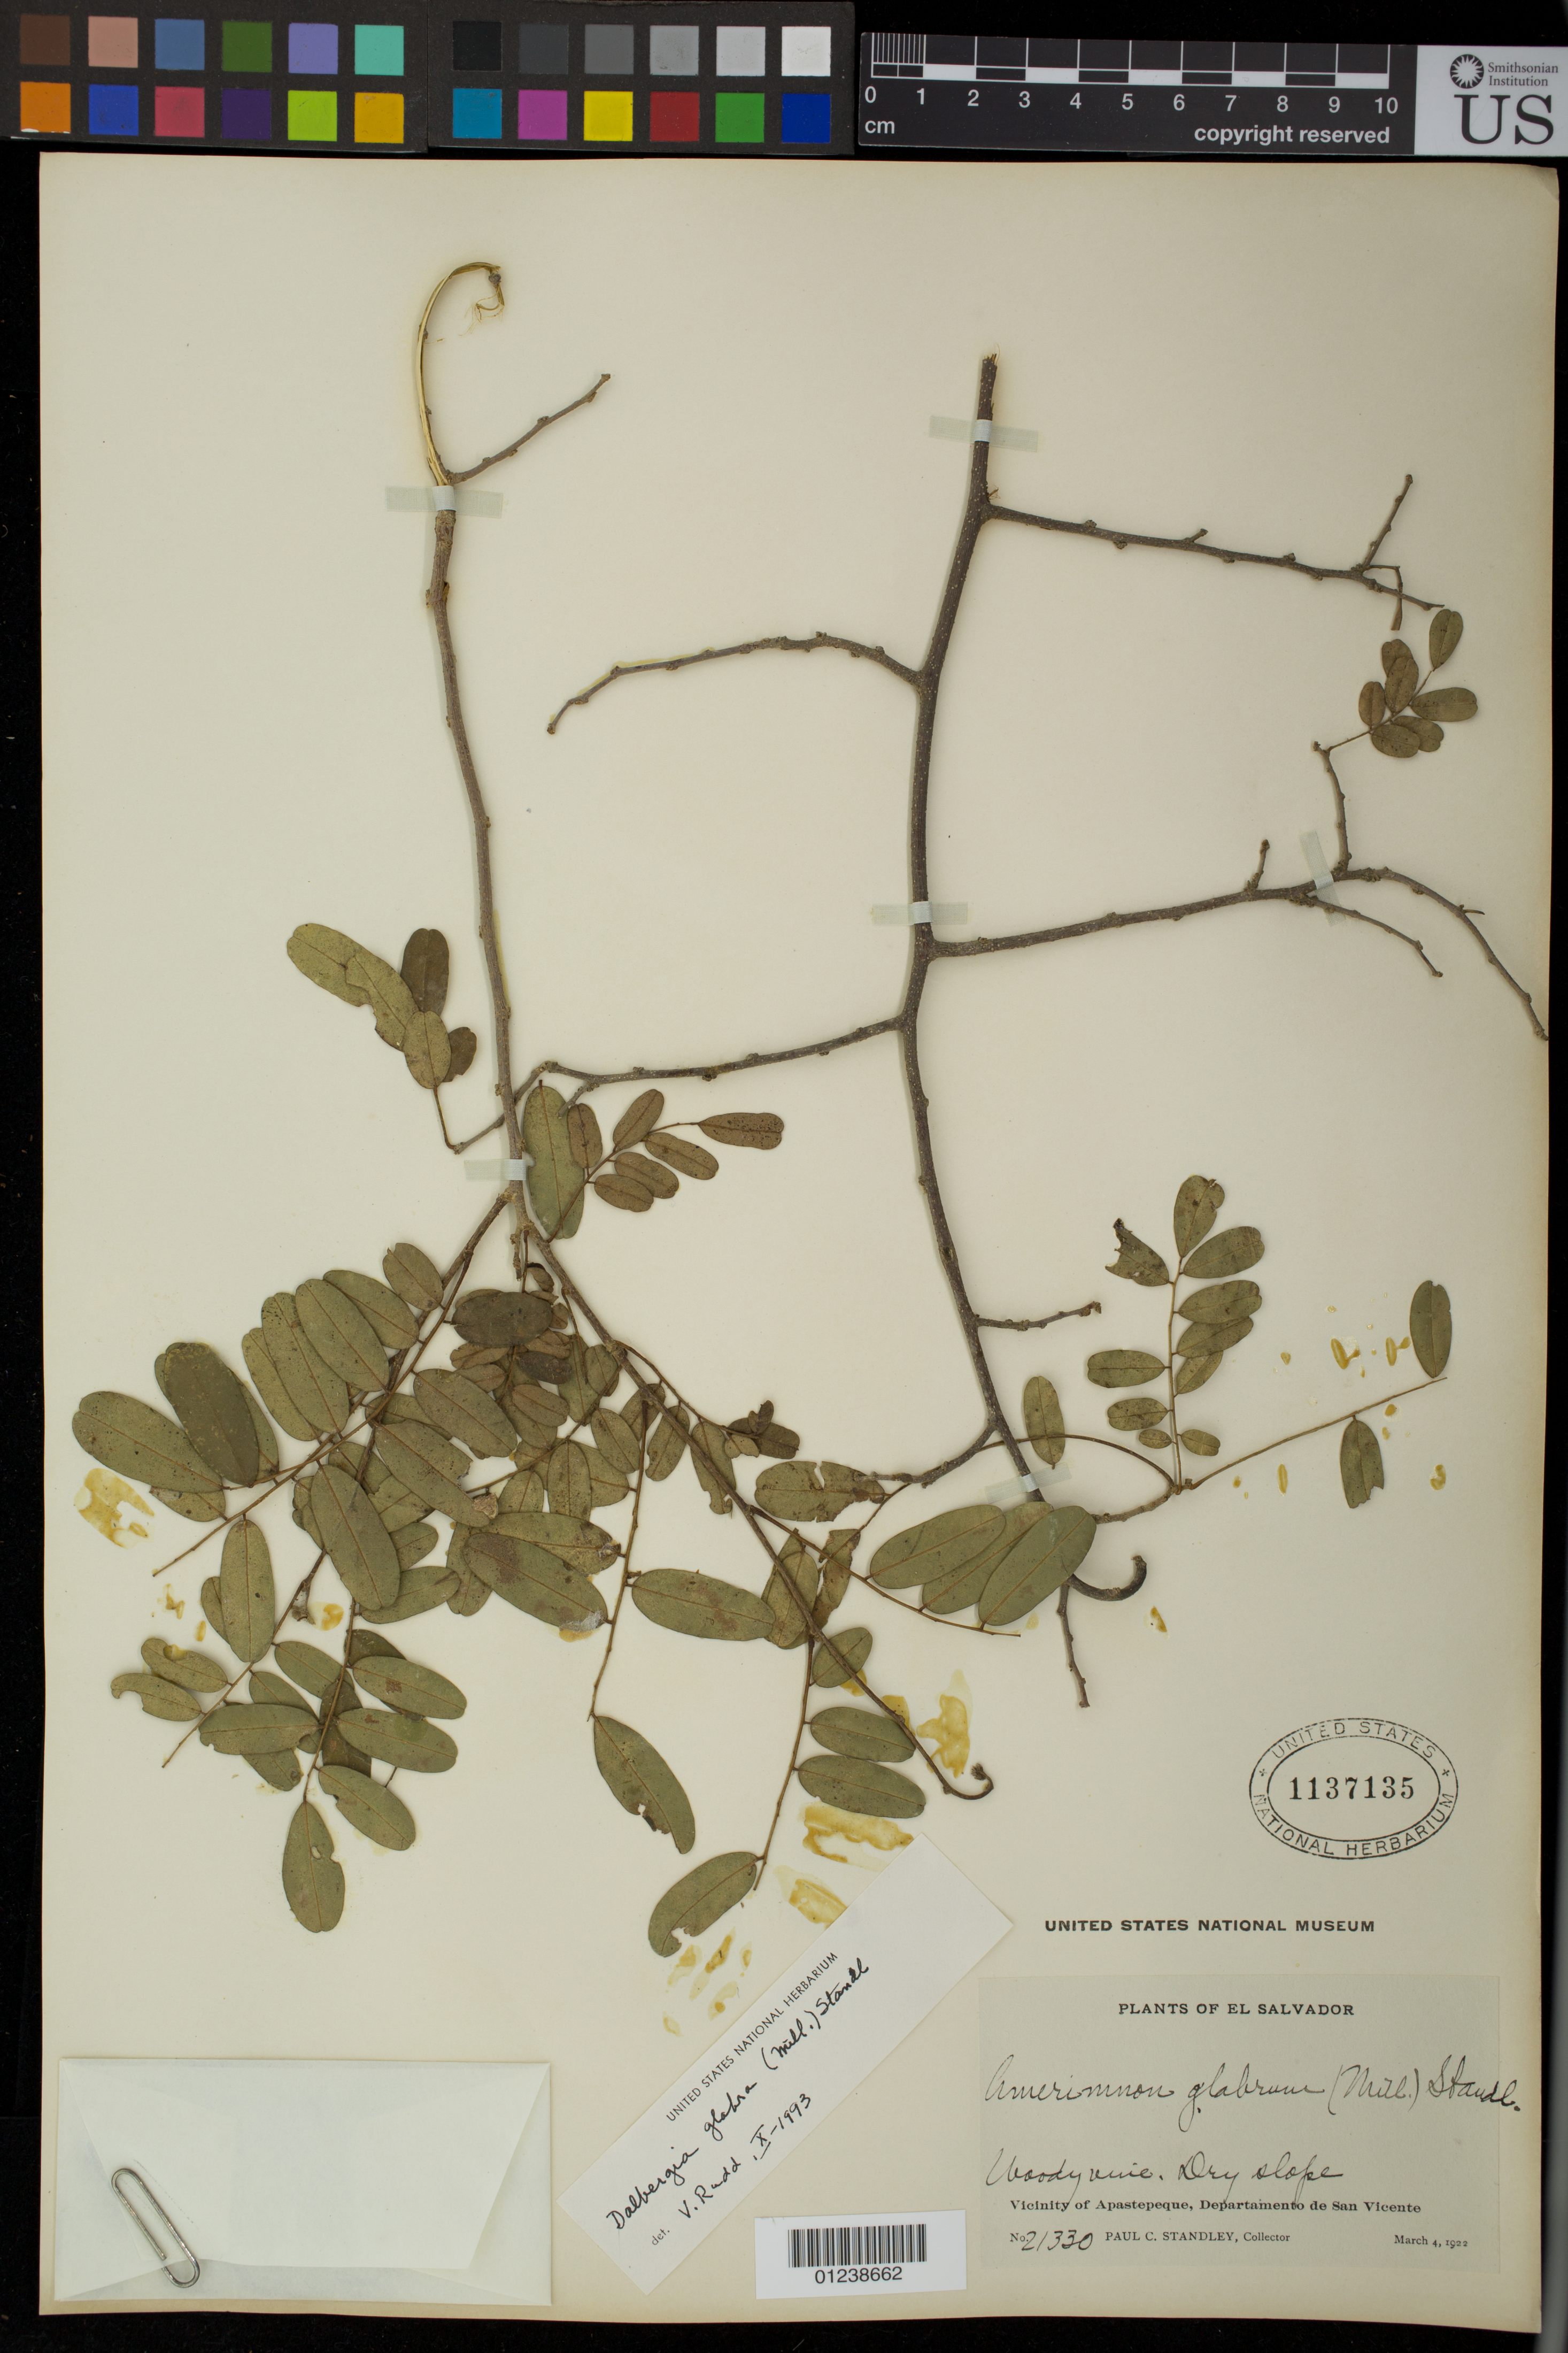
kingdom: Plantae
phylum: Tracheophyta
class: Magnoliopsida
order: Fabales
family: Fabaceae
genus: Dalbergia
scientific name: Dalbergia glabra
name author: (Mill.) Standl.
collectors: P. C. Standley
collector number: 21330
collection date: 1922-03-04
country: El Salvador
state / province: San Vincente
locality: Vicinity of Apastepeque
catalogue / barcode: US 1137135